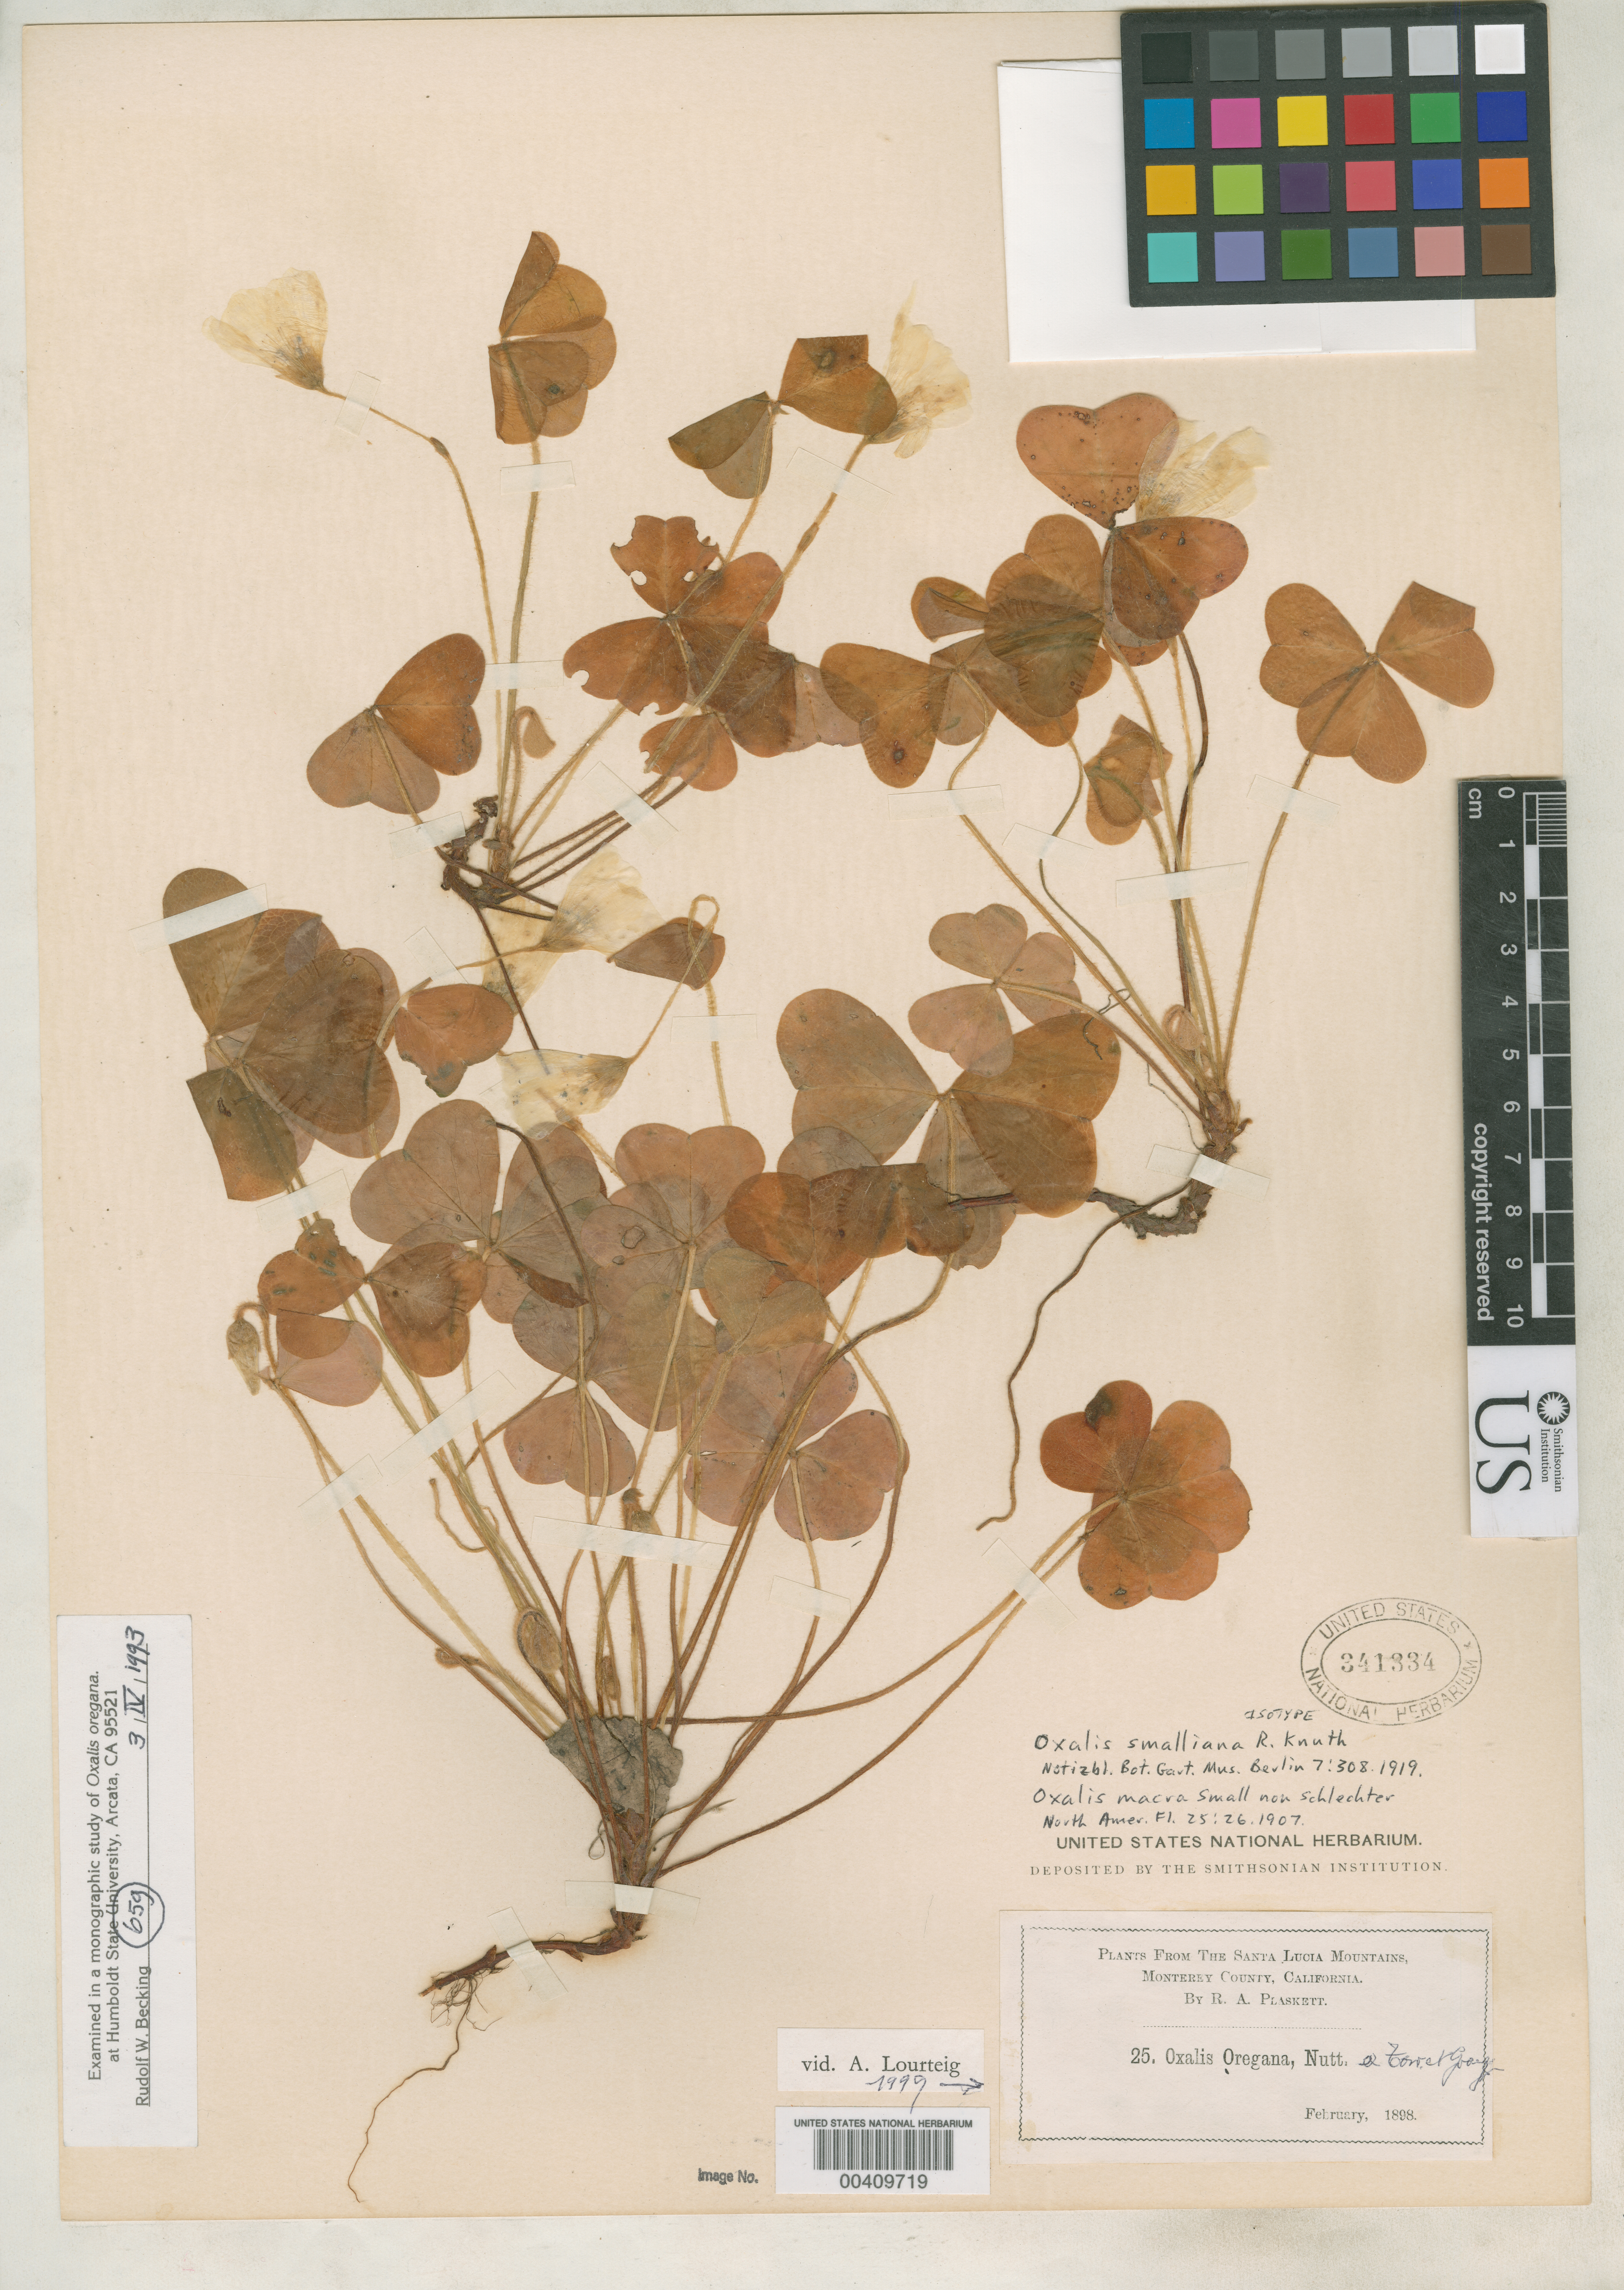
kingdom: Plantae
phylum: Tracheophyta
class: Magnoliopsida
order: Oxalidales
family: Oxalidaceae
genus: Oxalis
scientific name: Oxalis macra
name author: Schltr.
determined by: Lourteig, A.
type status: Isotype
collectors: R. Plaskett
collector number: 25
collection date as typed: Feb 1898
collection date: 1898-02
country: United States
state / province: California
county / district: Monterey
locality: Santa Lucia Mountains.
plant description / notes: Also an isotype of Oxalis smalliana R. Knuth.; Nom. nov. for Oxalis macra Small (non Schlechter).; Also an isotype of Oxalis macra Small (non Schlechter).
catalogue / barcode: US 341334